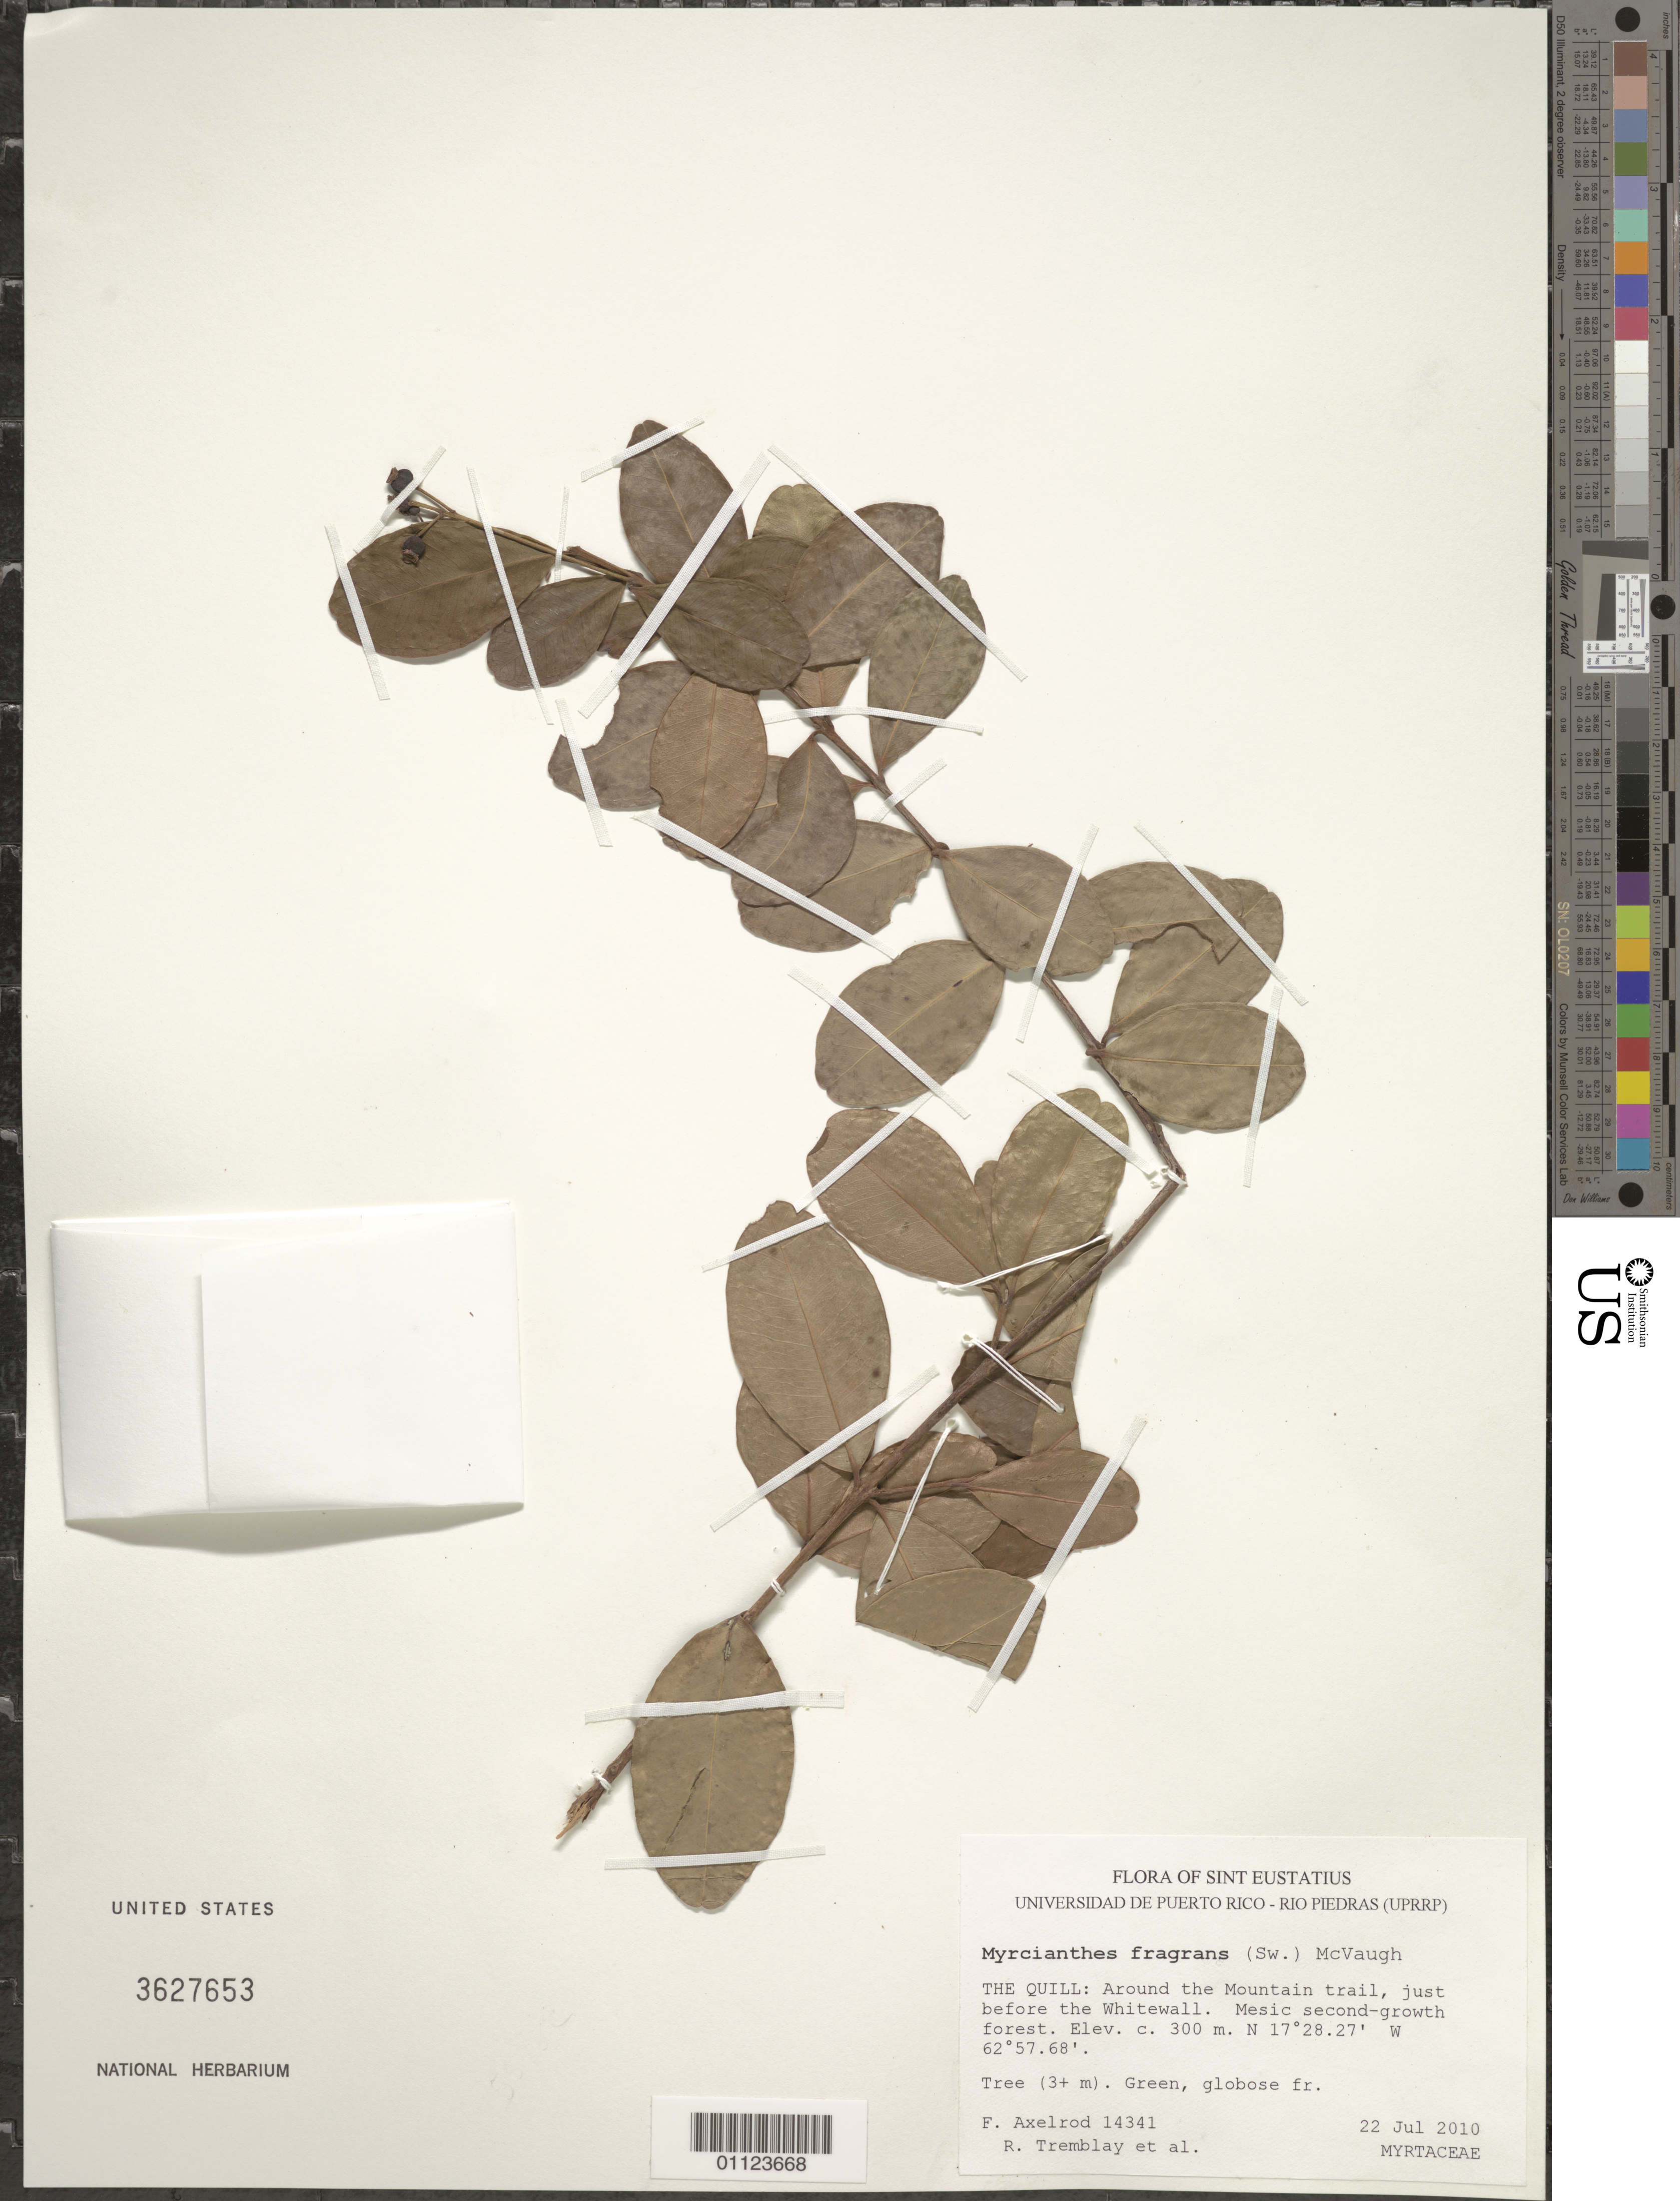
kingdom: Plantae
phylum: Tracheophyta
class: Magnoliopsida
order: Myrtales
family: Myrtaceae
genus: Myrcianthes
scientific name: Myrcianthes fragrans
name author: (Sw.) McVaugh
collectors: F. S. Axelrod et al.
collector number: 14341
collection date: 2010-07-22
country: Puerto Rico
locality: The Quill: Around the Mountain trail, just before Whitewall.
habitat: Mesic second-growth forest.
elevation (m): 300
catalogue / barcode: US 3627653